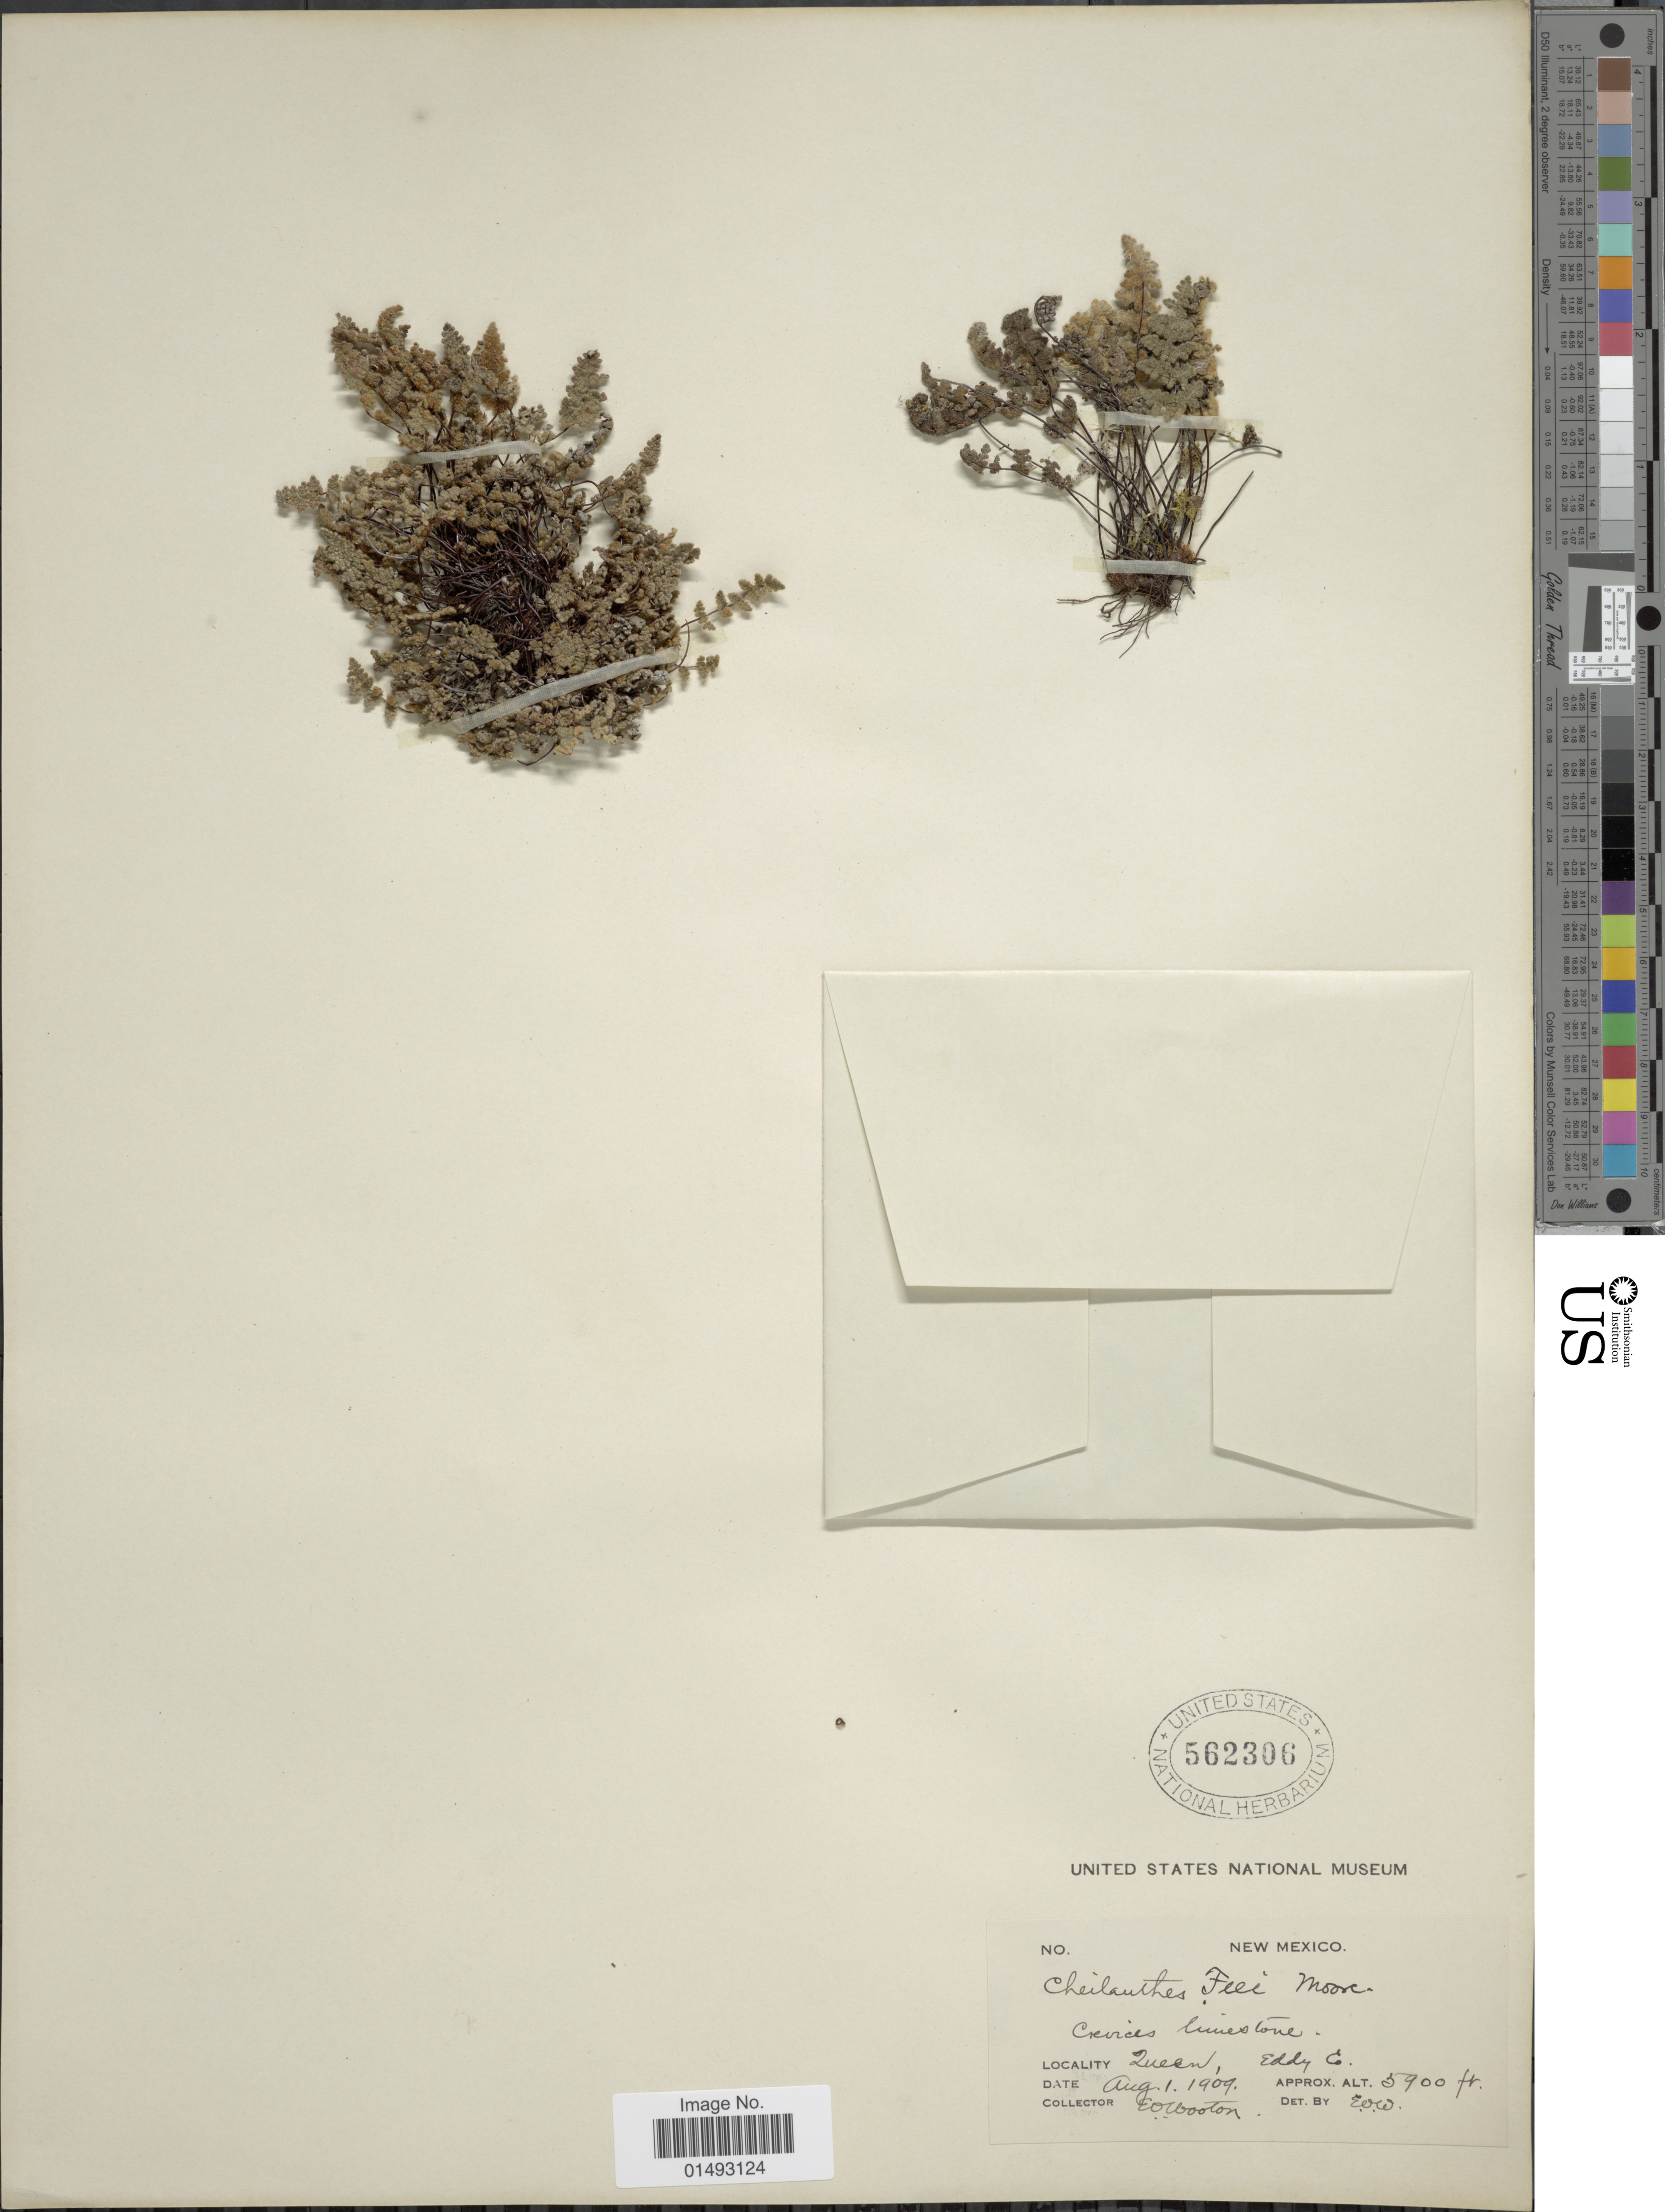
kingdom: Plantae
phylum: Tracheophyta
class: Polypodiopsida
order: Polypodiales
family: Pteridaceae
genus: Myriopteris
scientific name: Myriopteris gracilis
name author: Fée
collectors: E. O. Wooton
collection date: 1909-08-01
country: United States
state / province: New Mexico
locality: Zueen, Eddy Co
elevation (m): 1798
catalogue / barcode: US 562306